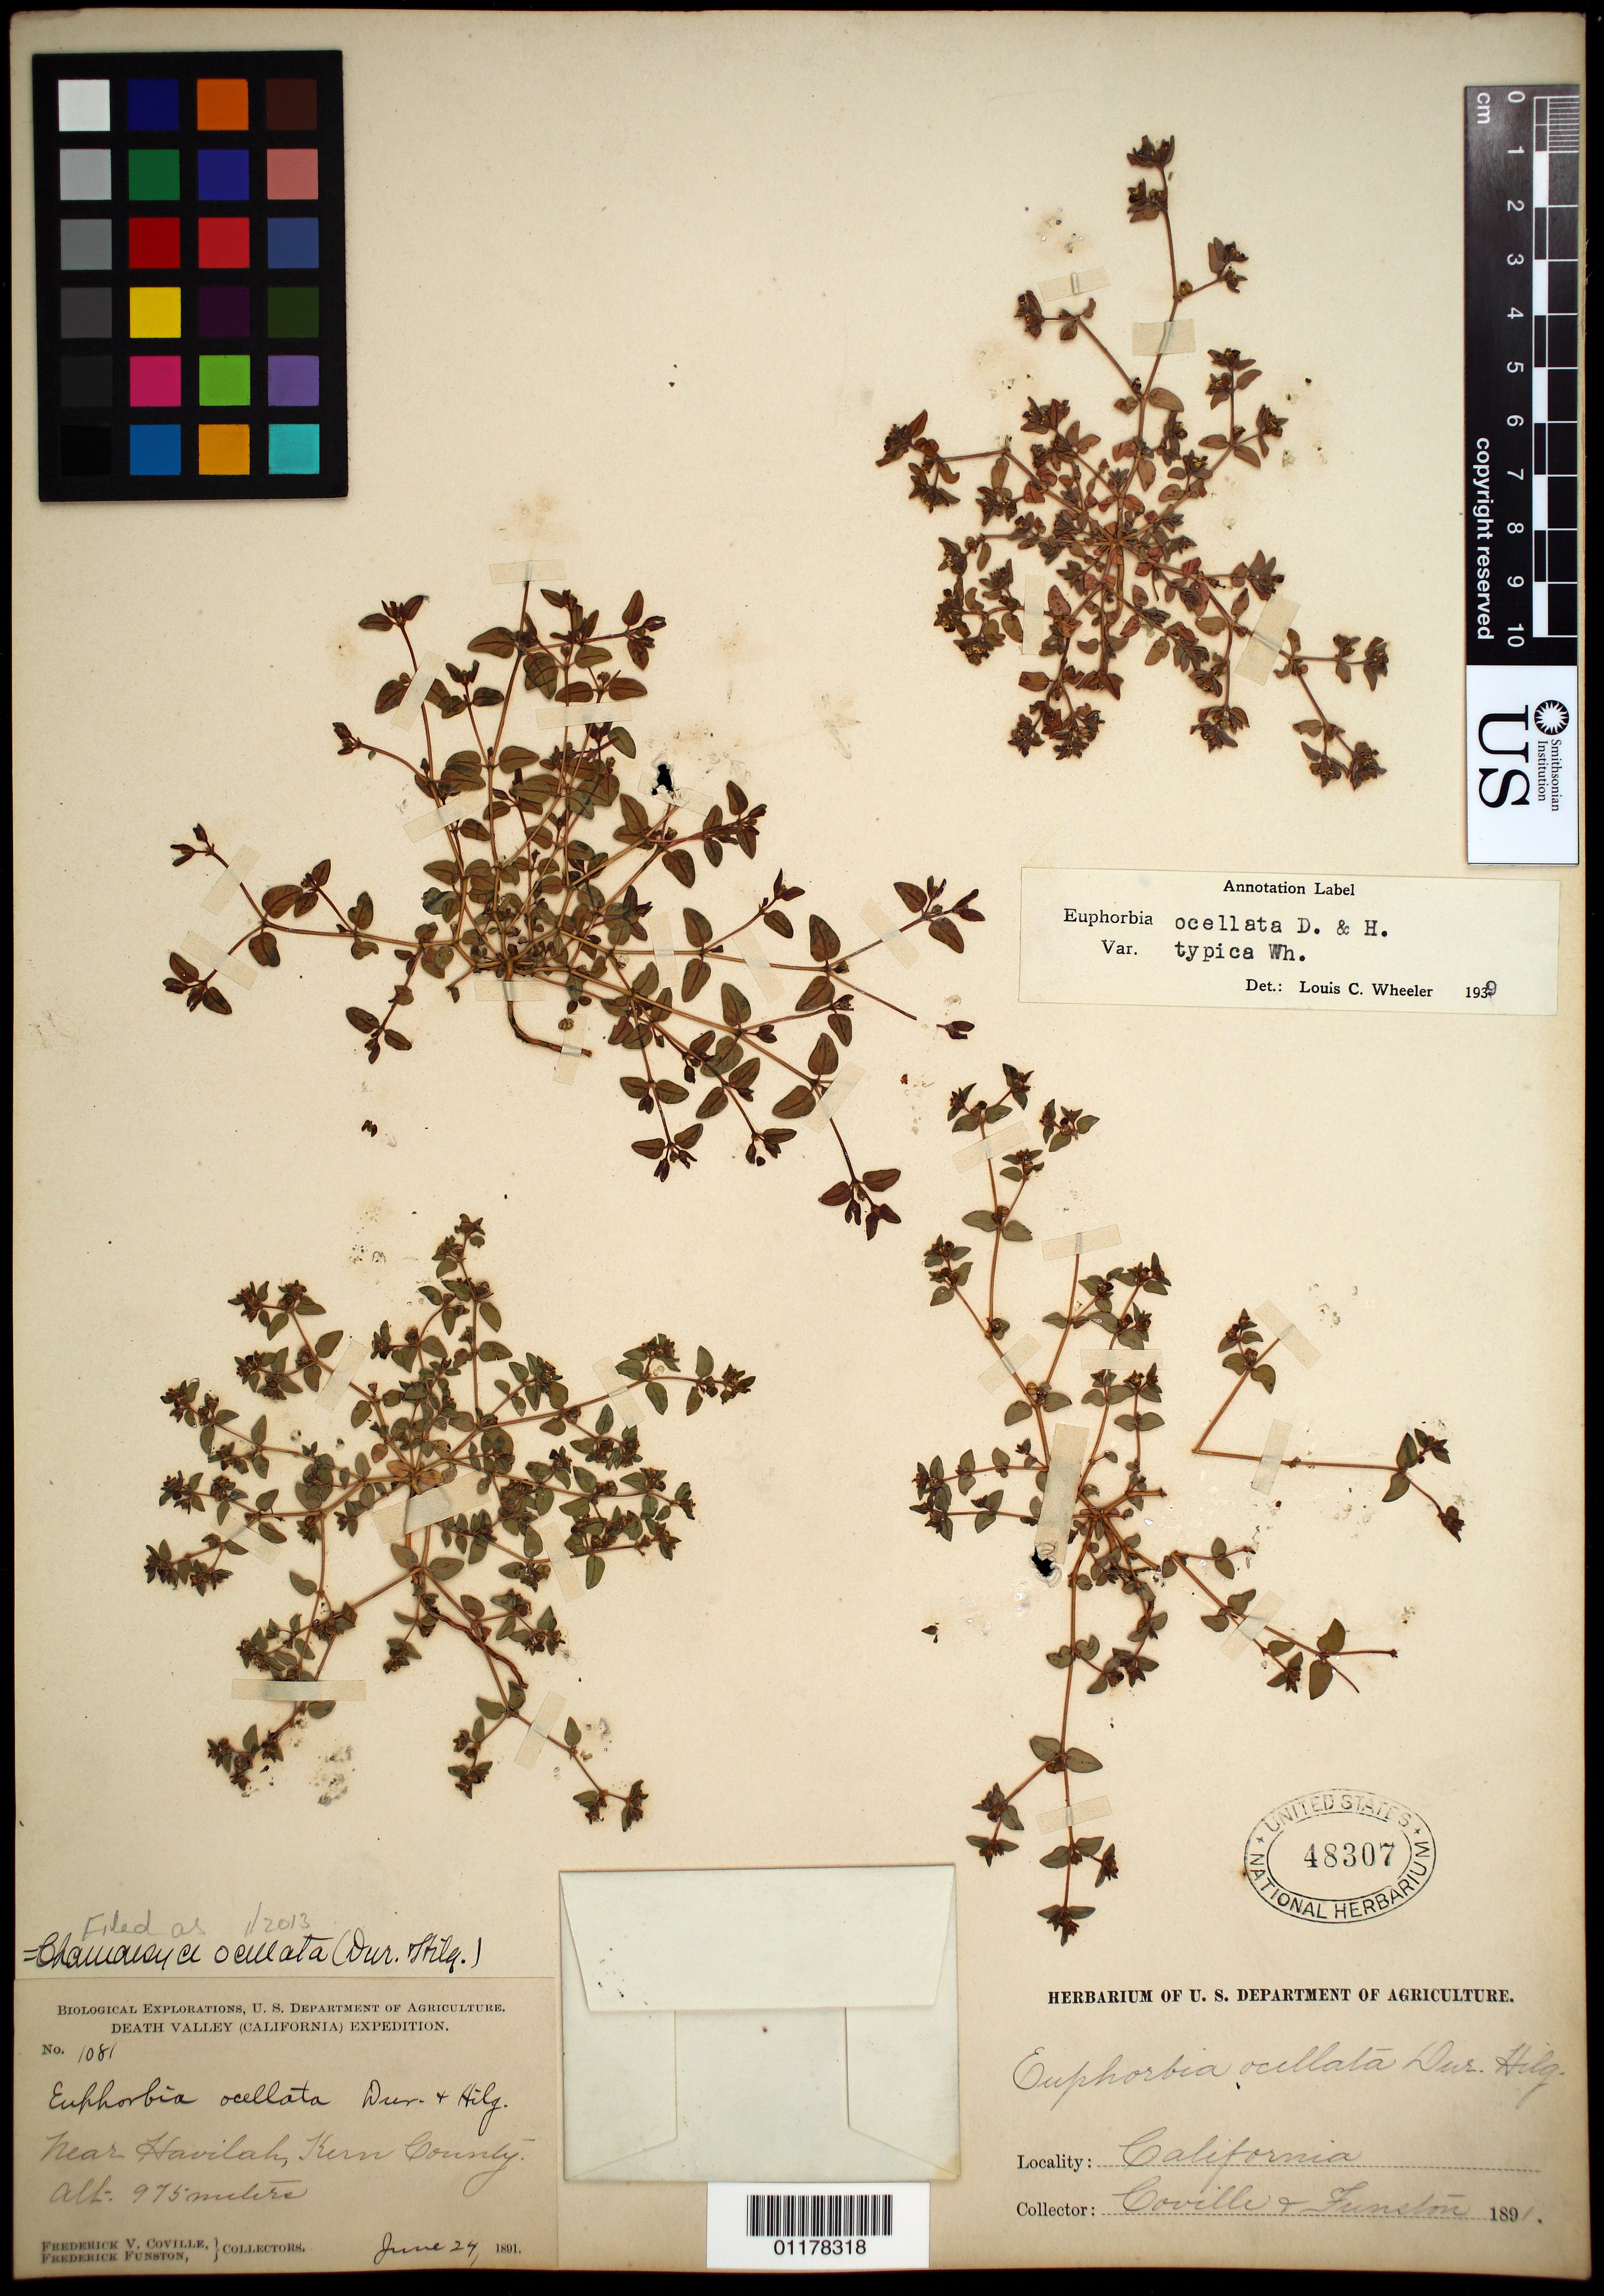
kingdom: Plantae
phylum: Tracheophyta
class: Magnoliopsida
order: Malpighiales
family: Euphorbiaceae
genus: Euphorbia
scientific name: Euphorbia ocellata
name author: Durand & Hilg.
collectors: F. V. Coville & F. Funston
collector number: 1081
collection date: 1891-06-24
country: United States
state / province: California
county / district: Kern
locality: Near Havilah.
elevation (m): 975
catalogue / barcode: US 48307